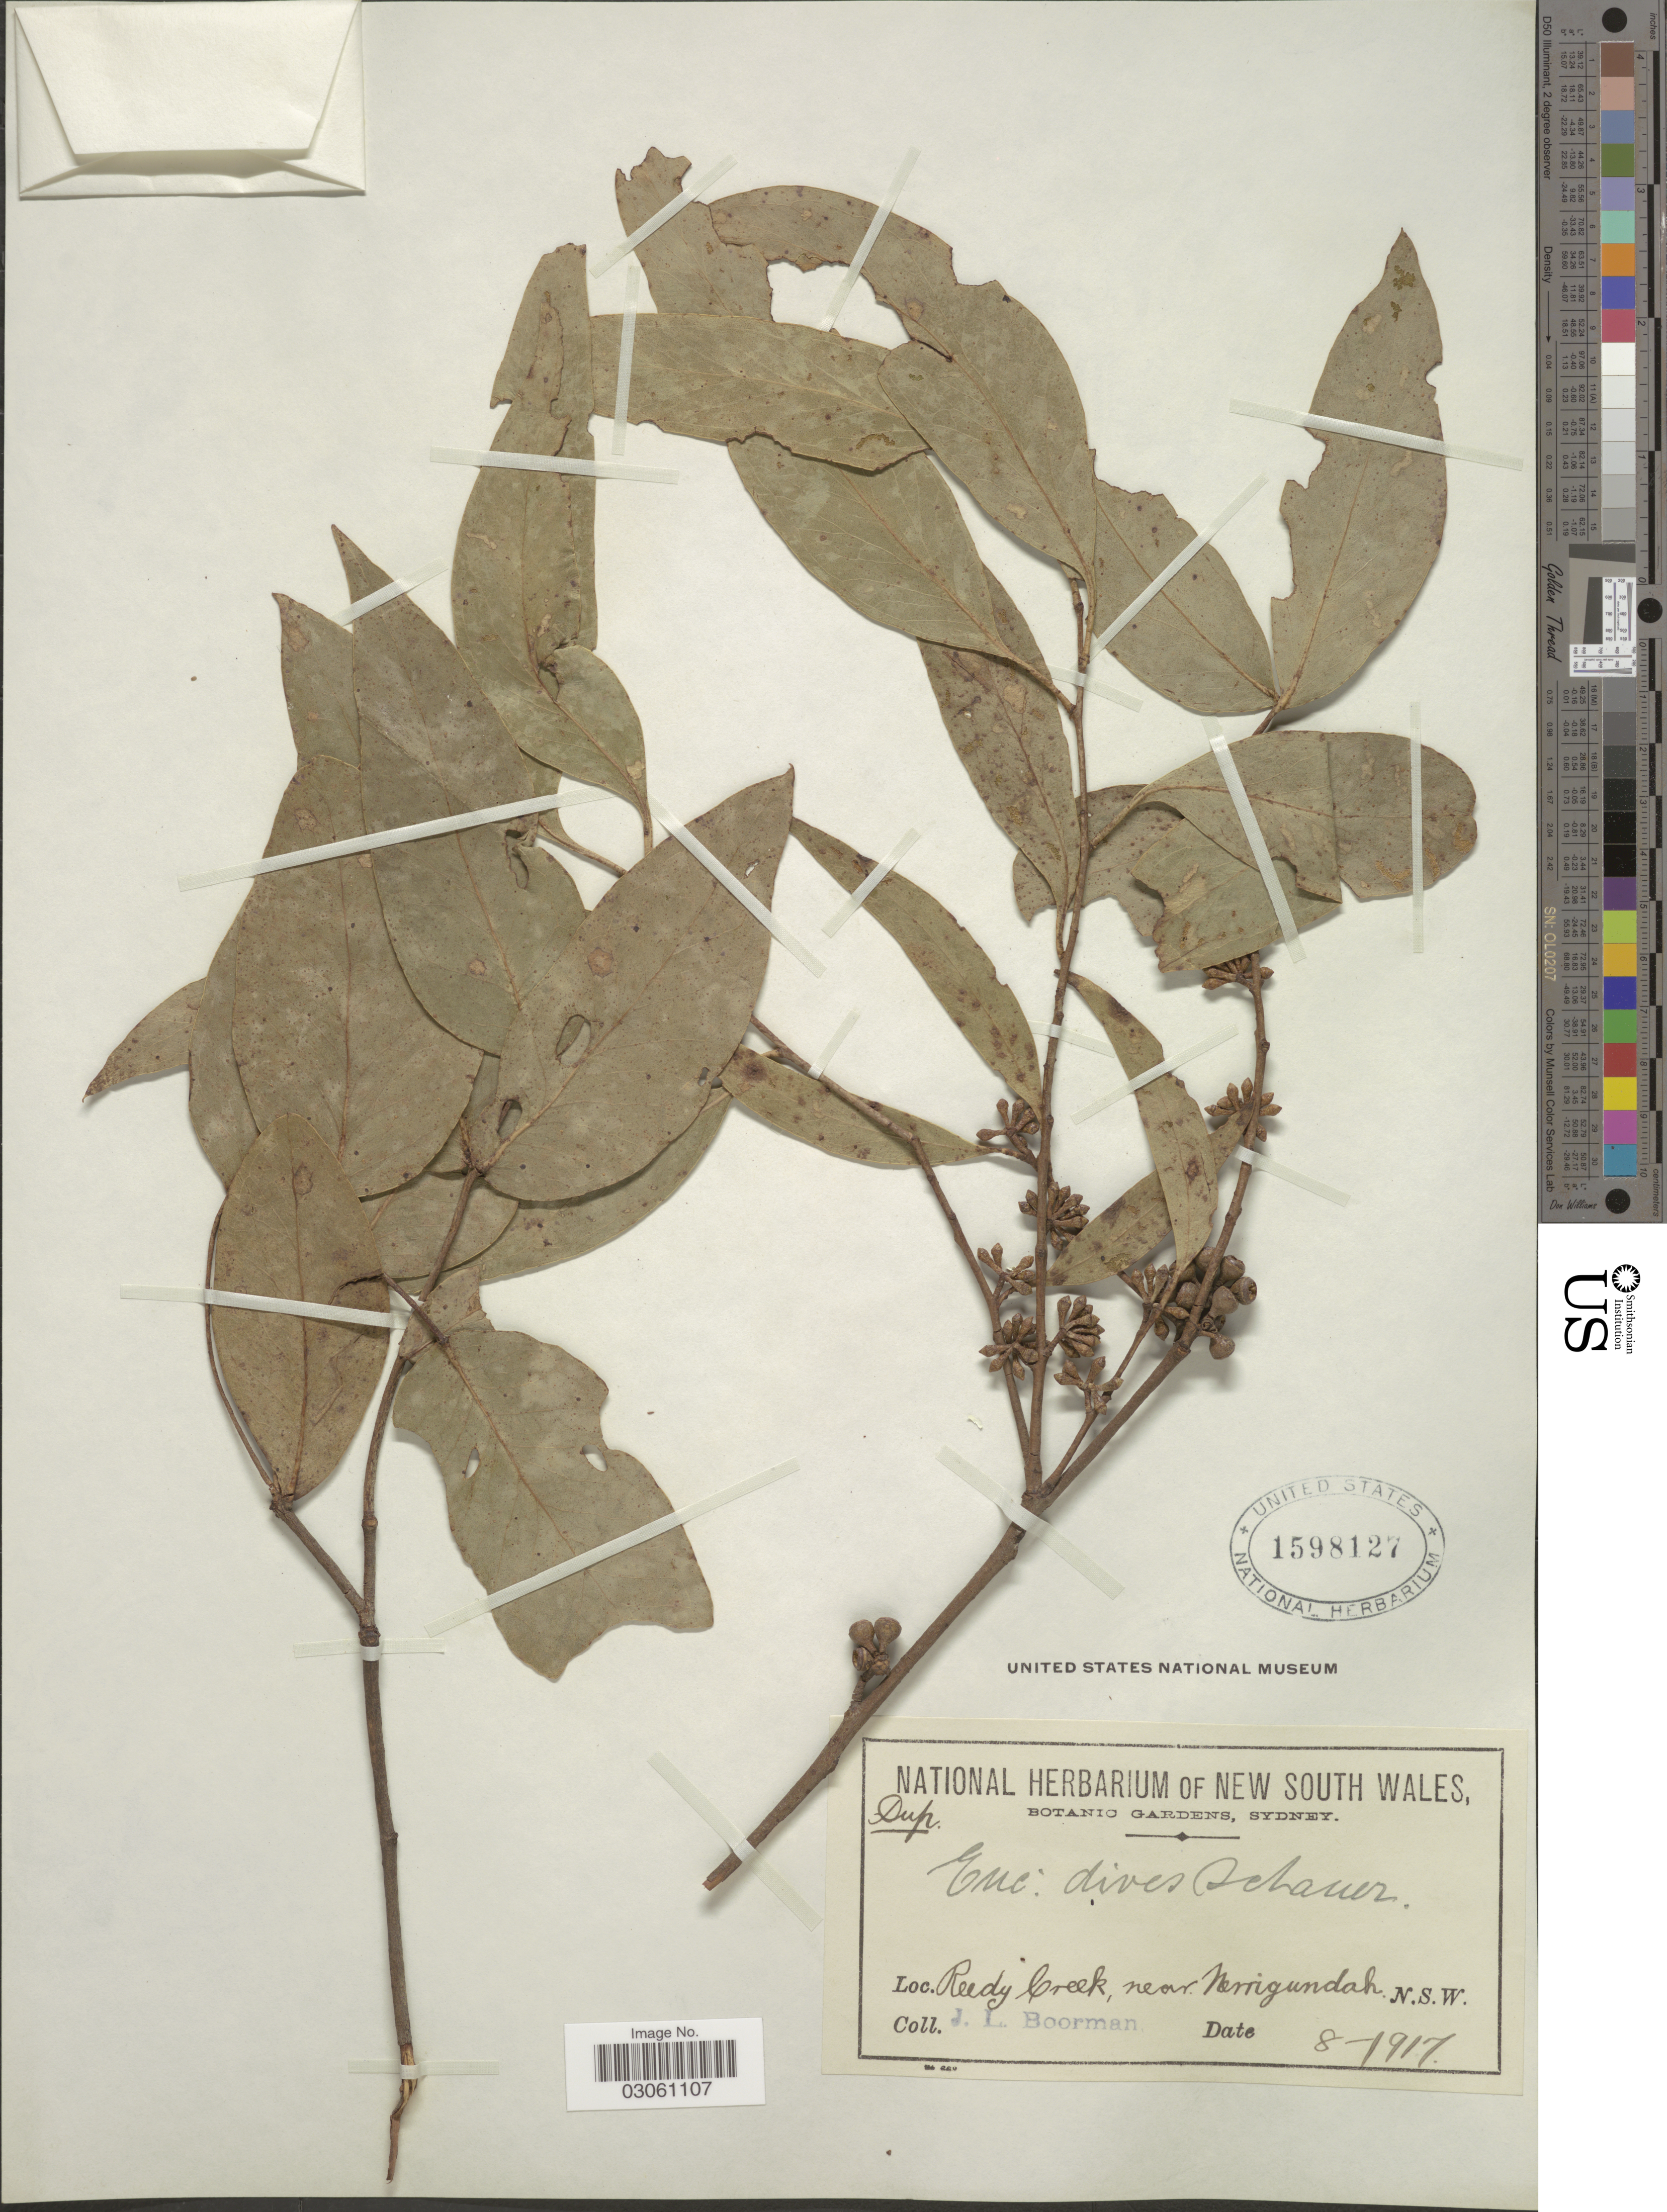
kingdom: Plantae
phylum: Tracheophyta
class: Magnoliopsida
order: Myrtales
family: Myrtaceae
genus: Eucalyptus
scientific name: Eucalyptus dives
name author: Schauer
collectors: J. Boorman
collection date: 1917-08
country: Australia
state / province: New South Wales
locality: Reedy Creek, near Nerrigundah.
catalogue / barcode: US 1598127